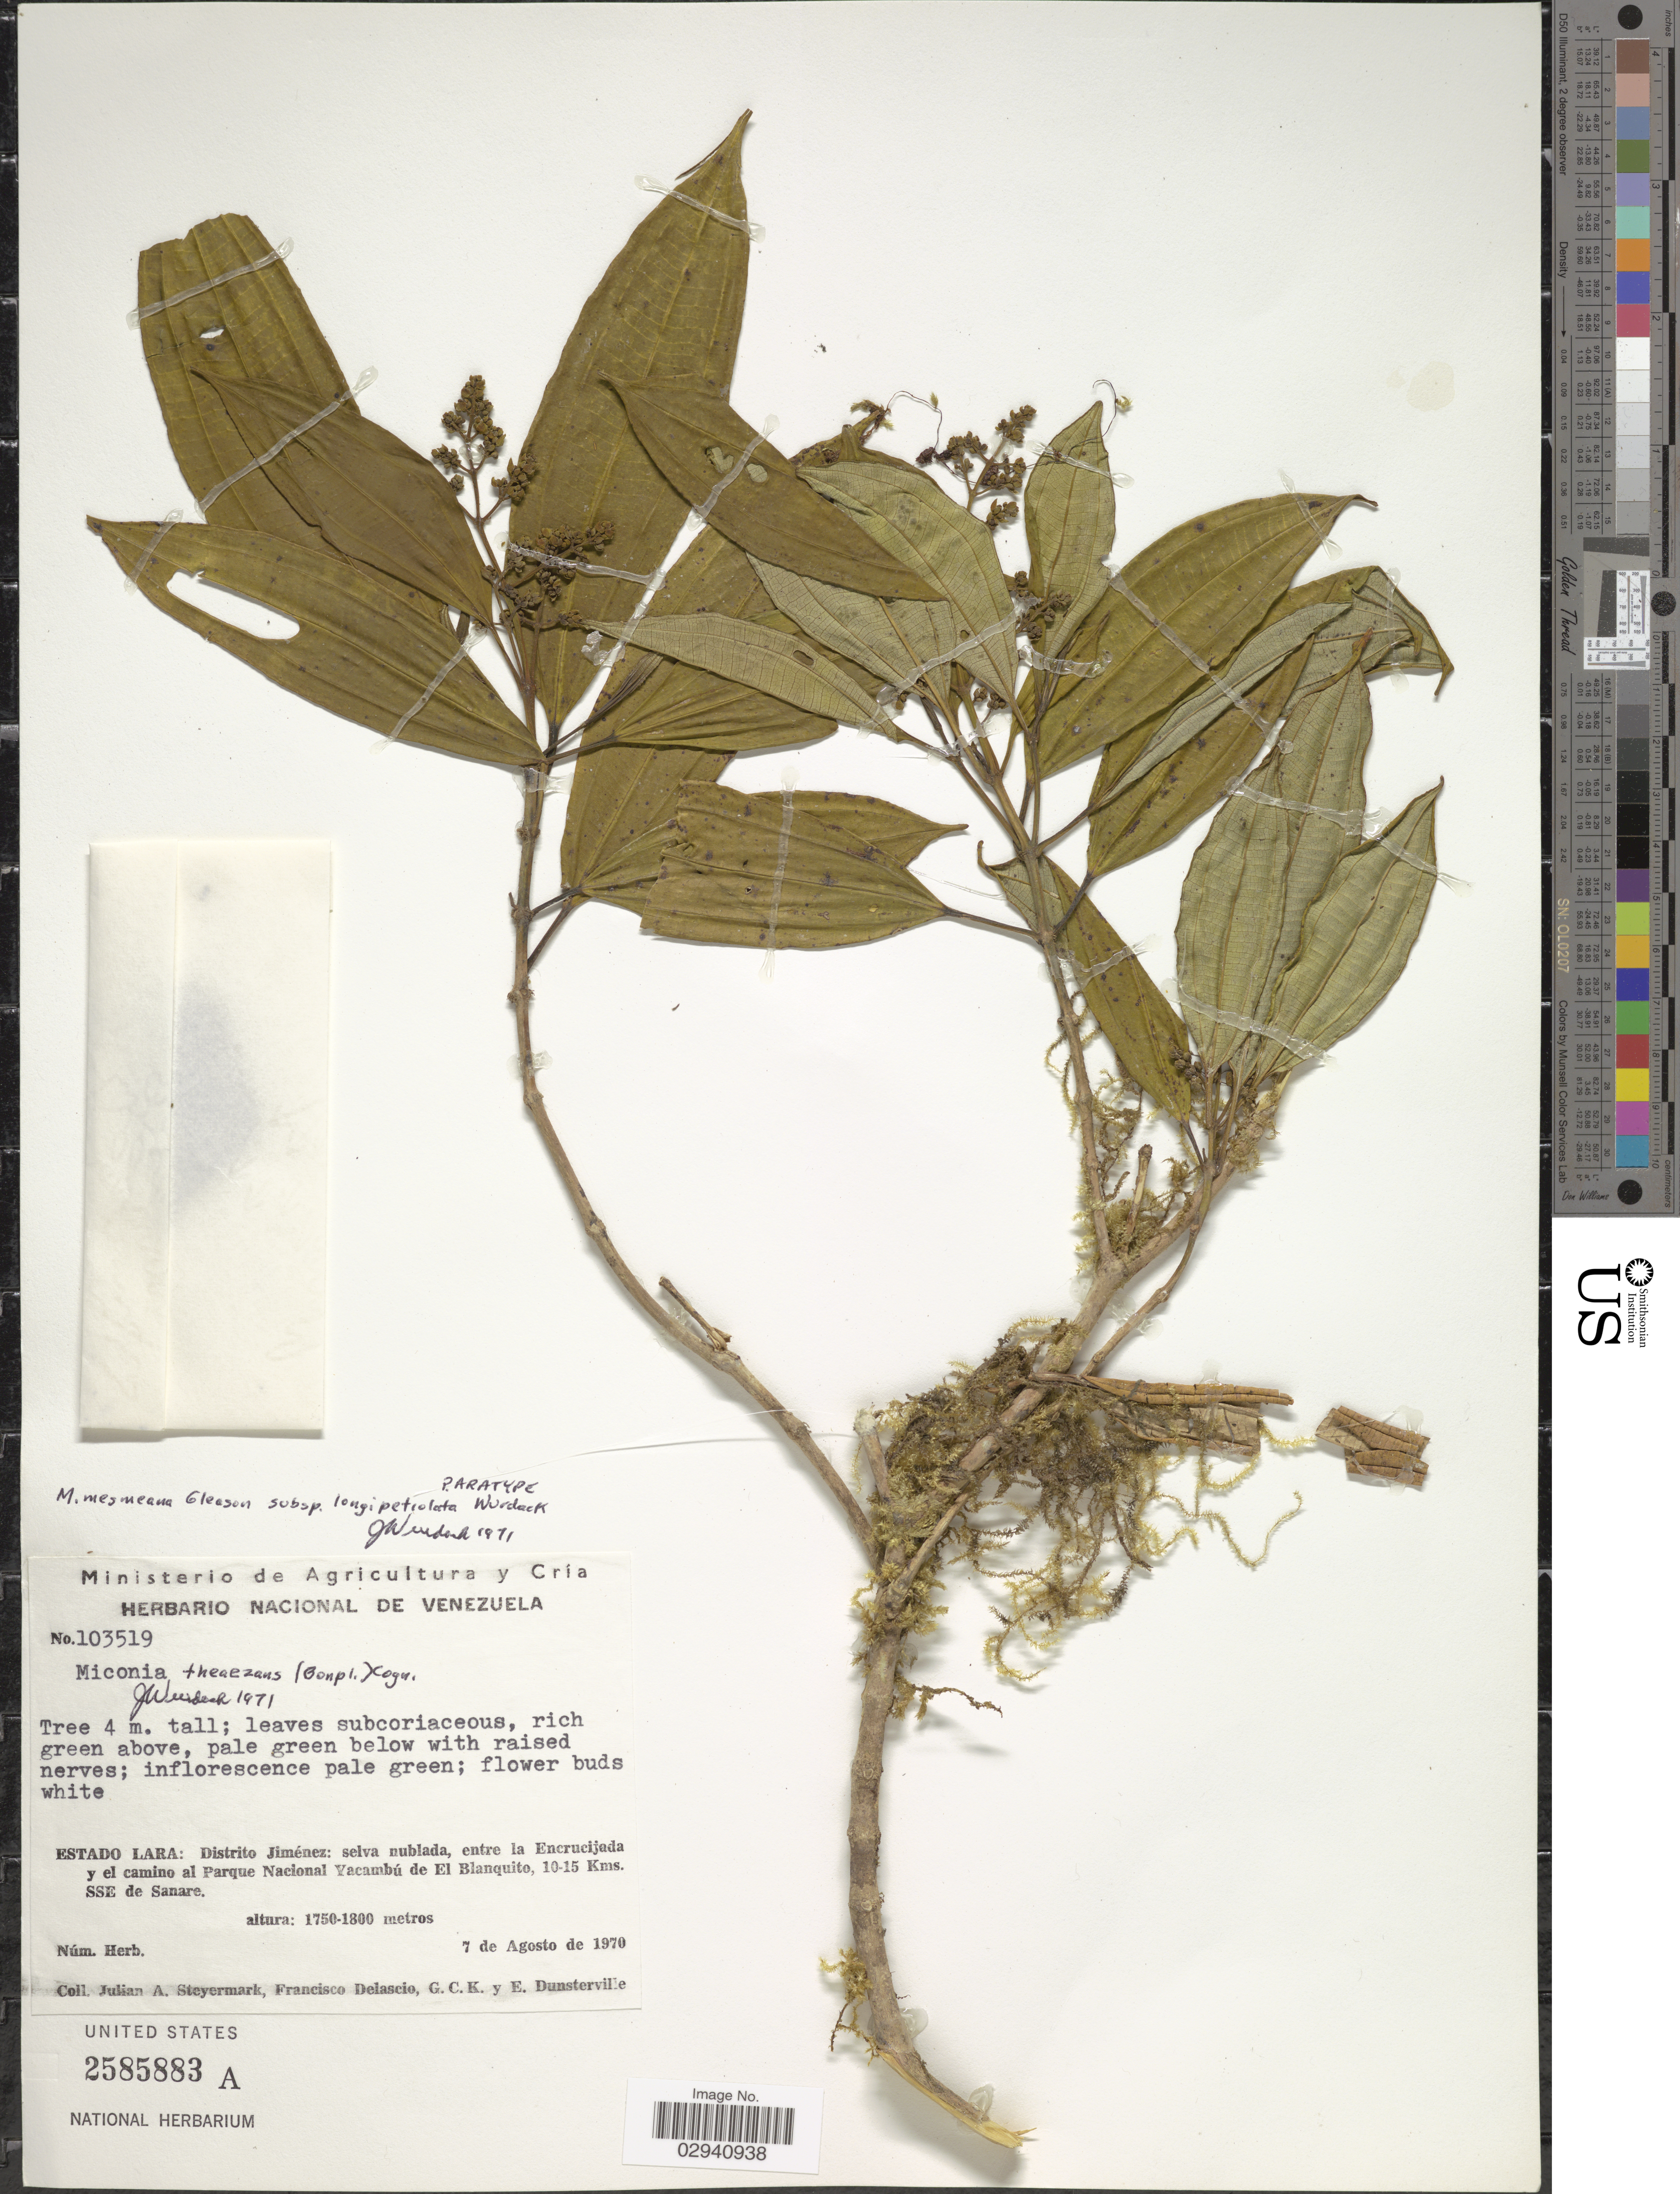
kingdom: Plantae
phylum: Tracheophyta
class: Magnoliopsida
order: Myrtales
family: Melastomataceae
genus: Miconia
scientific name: Miconia mesmeana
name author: Gleason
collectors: J. Steyermark, F. Delascio, G. C. K. Dunsterville & E. Dunsterville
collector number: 103519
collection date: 1970-08-07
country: Venezuela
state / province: Lara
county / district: Jiménez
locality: Distrito Jiménez: selva nublada, entre la Encrucijada y el camino al Parque Nacional Yacambú de El Blanquito, 10-15 Kms. SSE de Sanare.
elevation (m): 1750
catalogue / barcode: US 2585883A